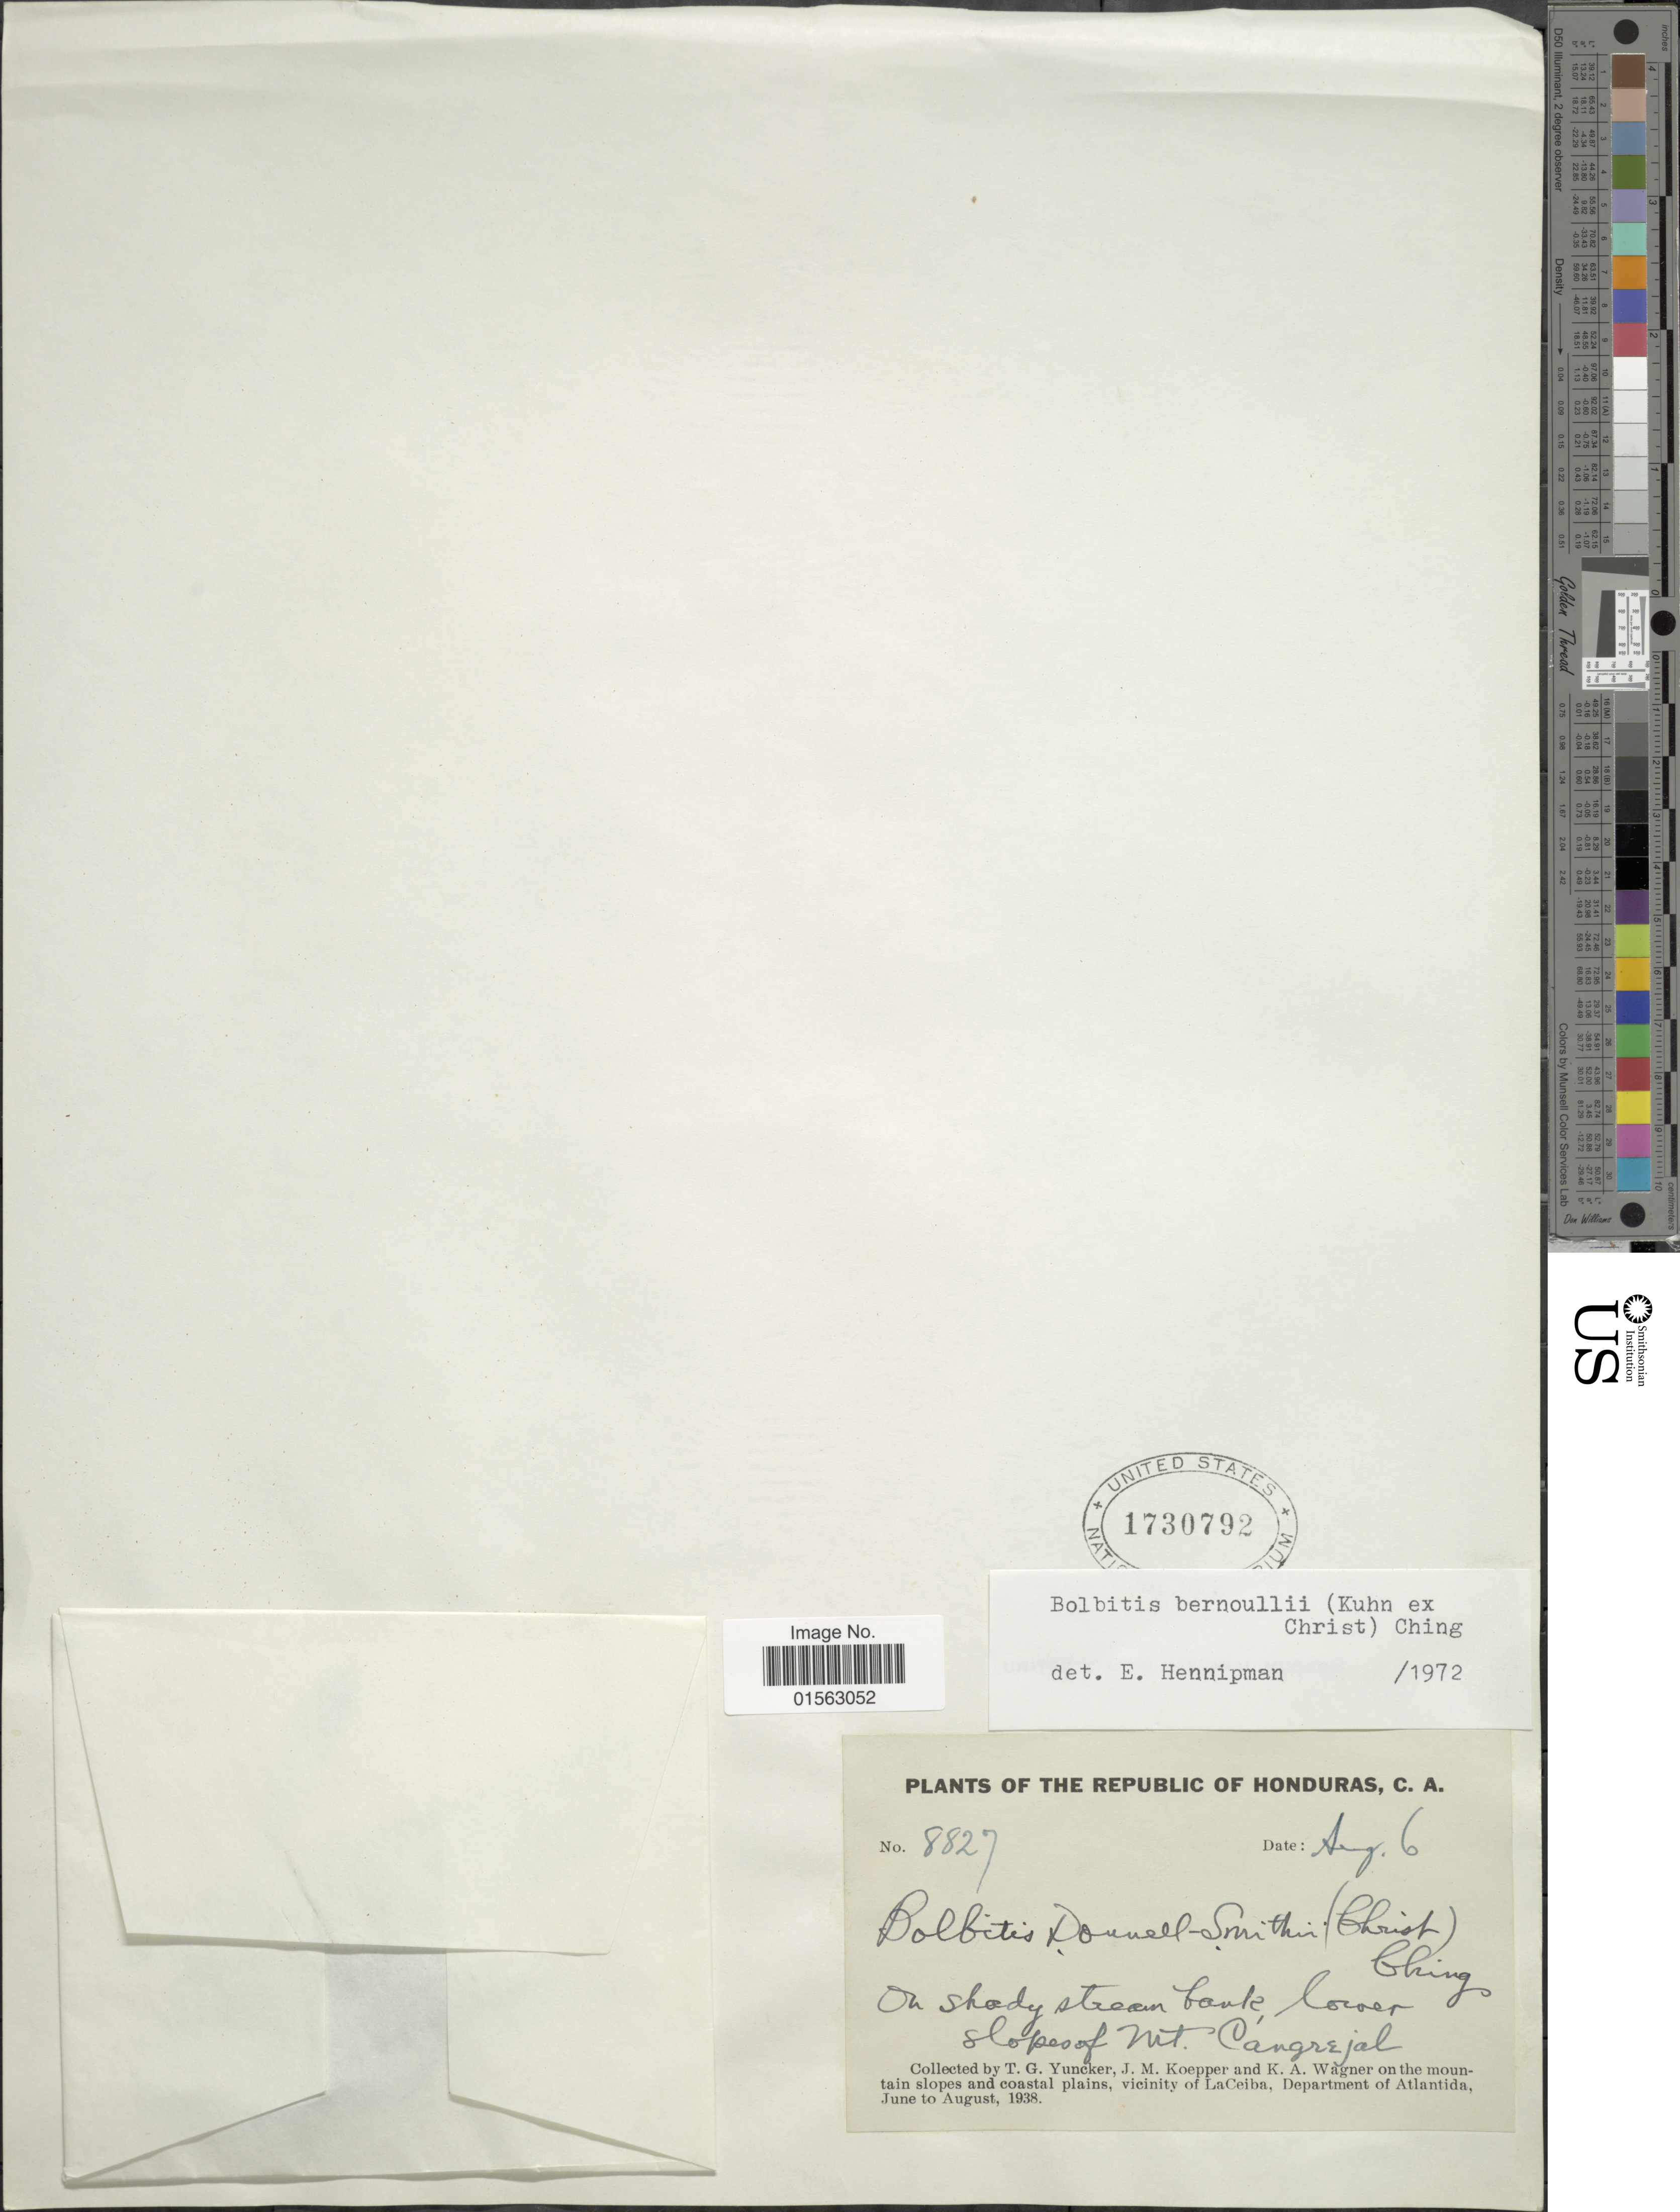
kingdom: Plantae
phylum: Tracheophyta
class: Polypodiopsida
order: Polypodiales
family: Dryopteridaceae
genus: Mickelia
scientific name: Mickelia bernoullii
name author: (Kuhn ex Christ) R.C. Moran et al.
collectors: T. G. Yuncker, J. M. Koepper & K. A. Wagner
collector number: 8827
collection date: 1938-08-06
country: Honduras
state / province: Atlántida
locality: Republic of Honduras, C. A., on shady stream bank, Coroer slopes of Mt. Cangrejal, on the mountain slopes and coastal plains, vicinity of LaCeiba, Department of Atlantida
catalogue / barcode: US 1730792